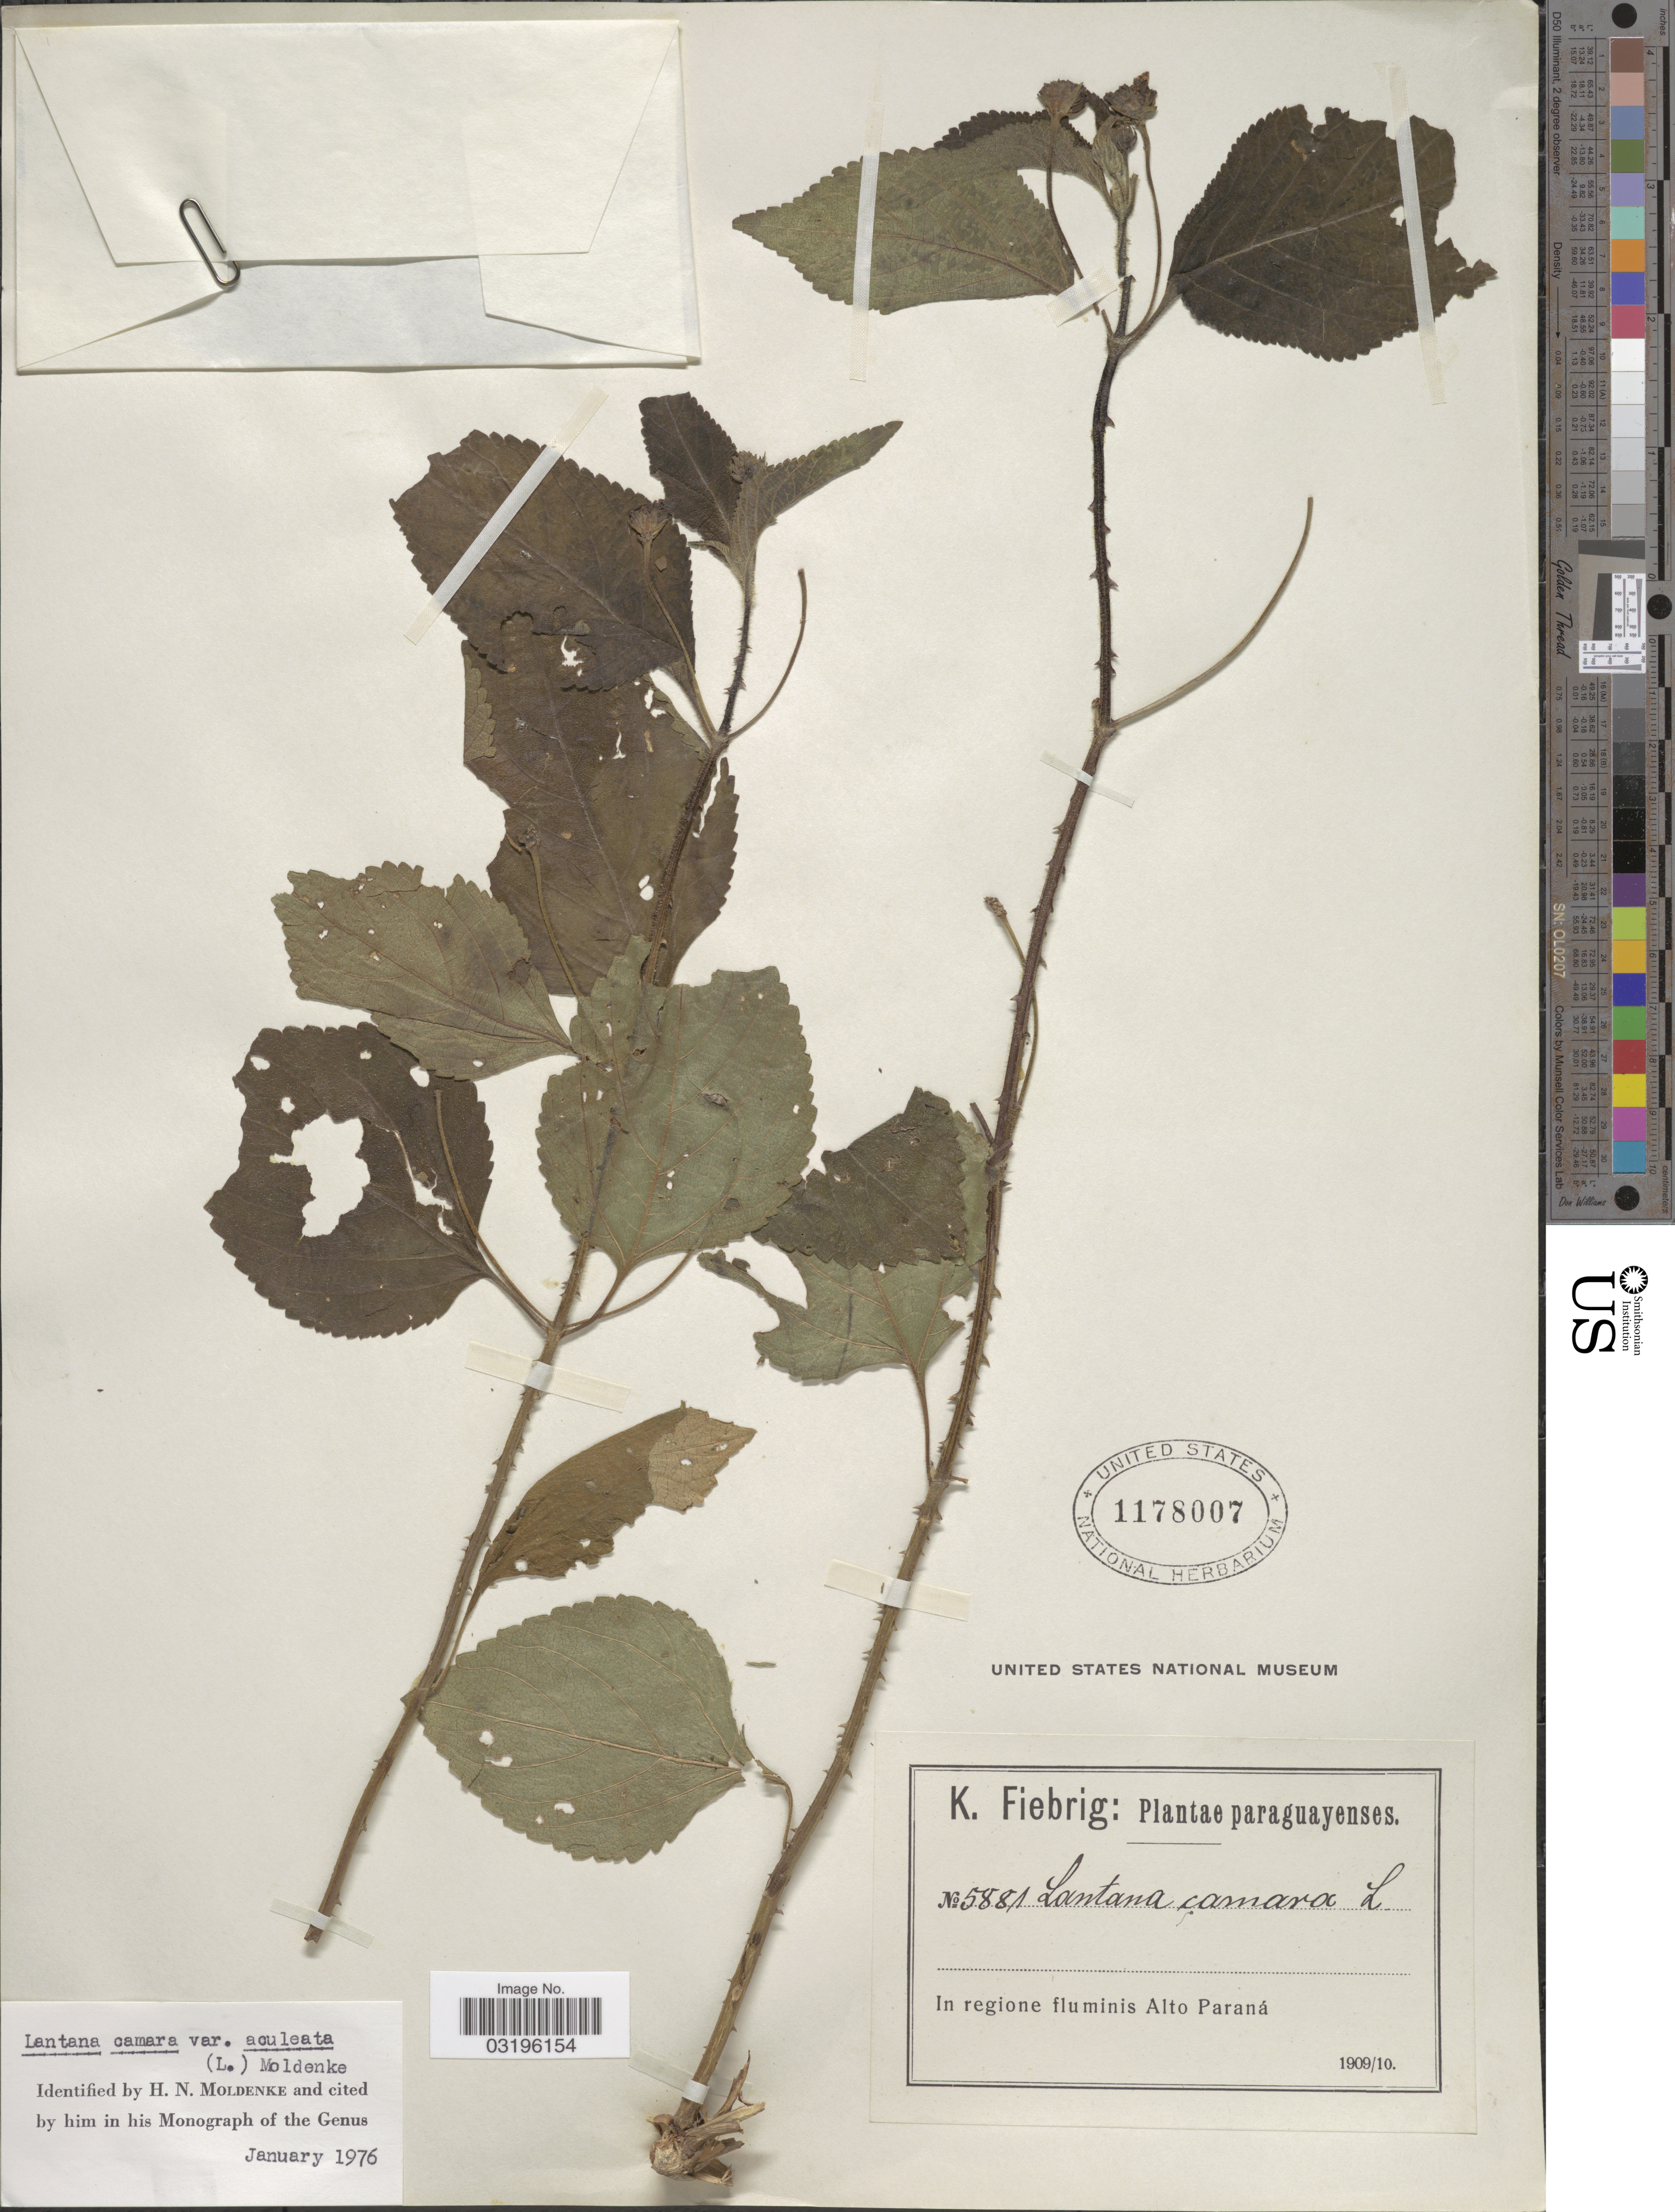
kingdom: Plantae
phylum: Tracheophyta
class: Magnoliopsida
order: Lamiales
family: Verbenaceae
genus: Lantana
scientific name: Lantana camara var. aculeata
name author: (L.) Moldenke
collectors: K. Fiebrig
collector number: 5881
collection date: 1909/1910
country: Paraguay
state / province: Alto Parana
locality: In regione fluminis Alto Paraná.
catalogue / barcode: US 1178007